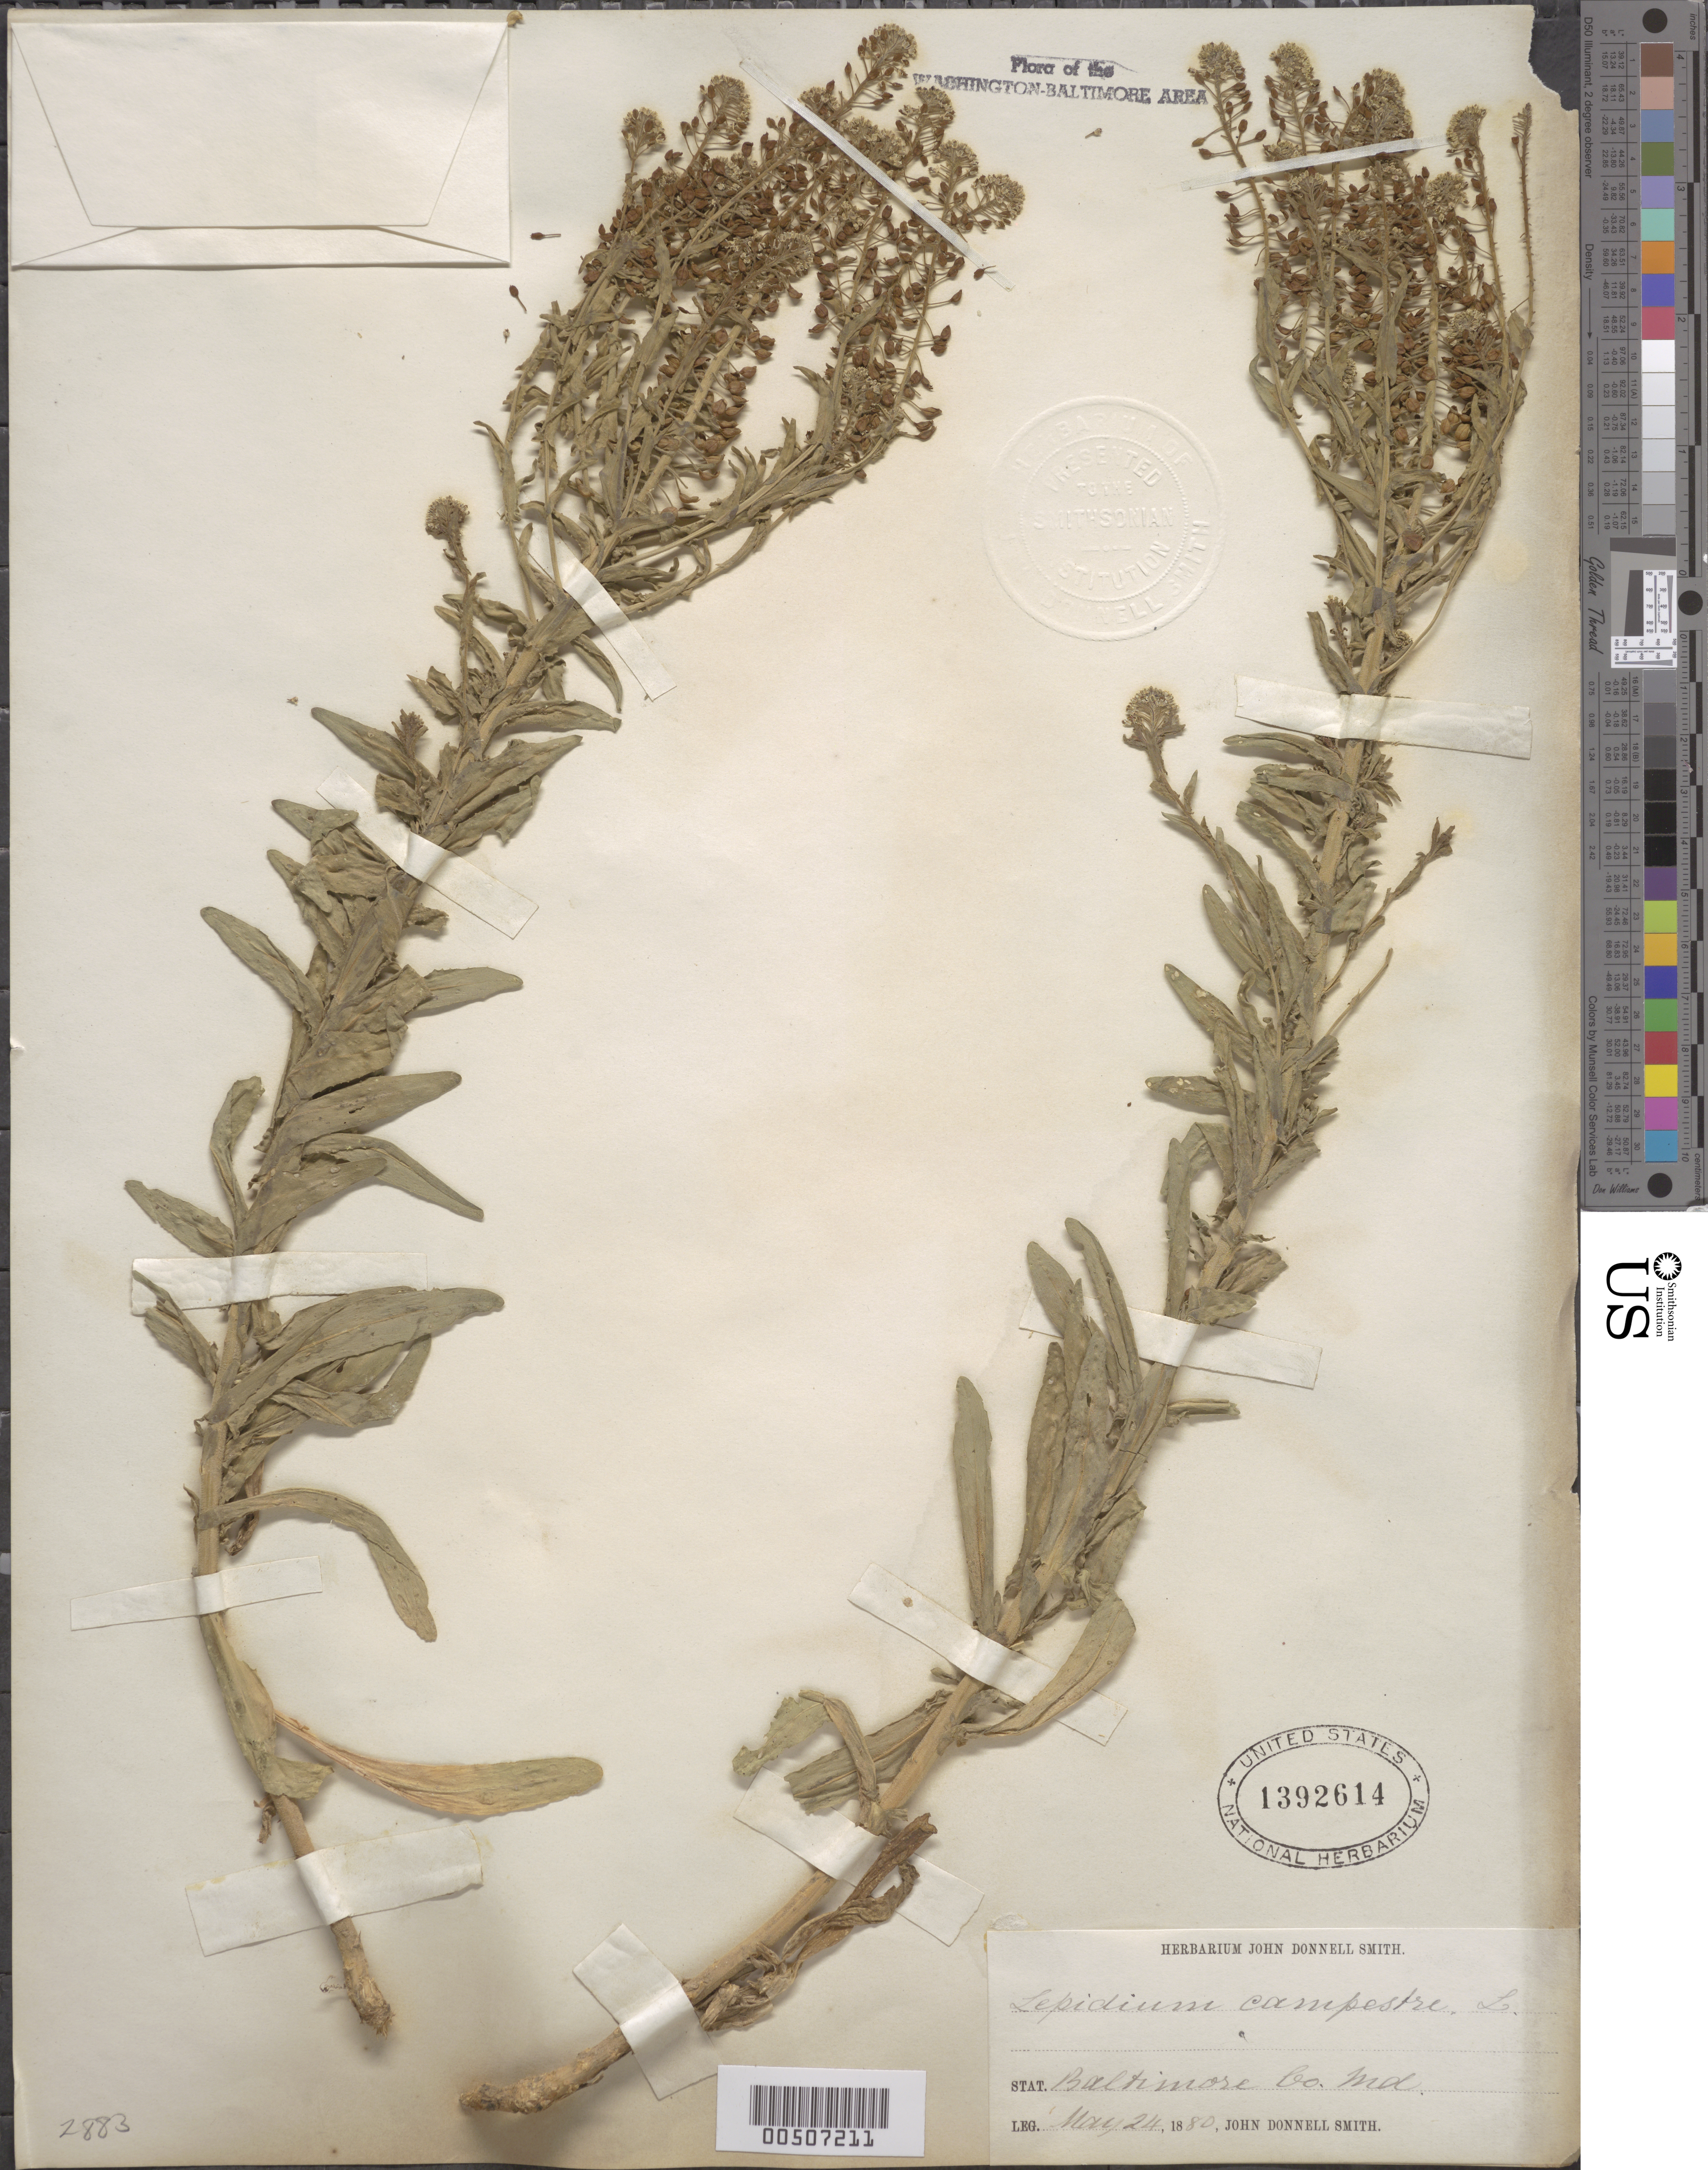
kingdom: Plantae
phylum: Tracheophyta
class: Magnoliopsida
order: Brassicales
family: Brassicaceae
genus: Lepidium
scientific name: Lepidium campestre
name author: (L.) W.T. Aiton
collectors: J. Donnell Smith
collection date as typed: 24 May 1880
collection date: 1880-05-24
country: United States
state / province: Maryland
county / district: Baltimore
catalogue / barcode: US 1392614